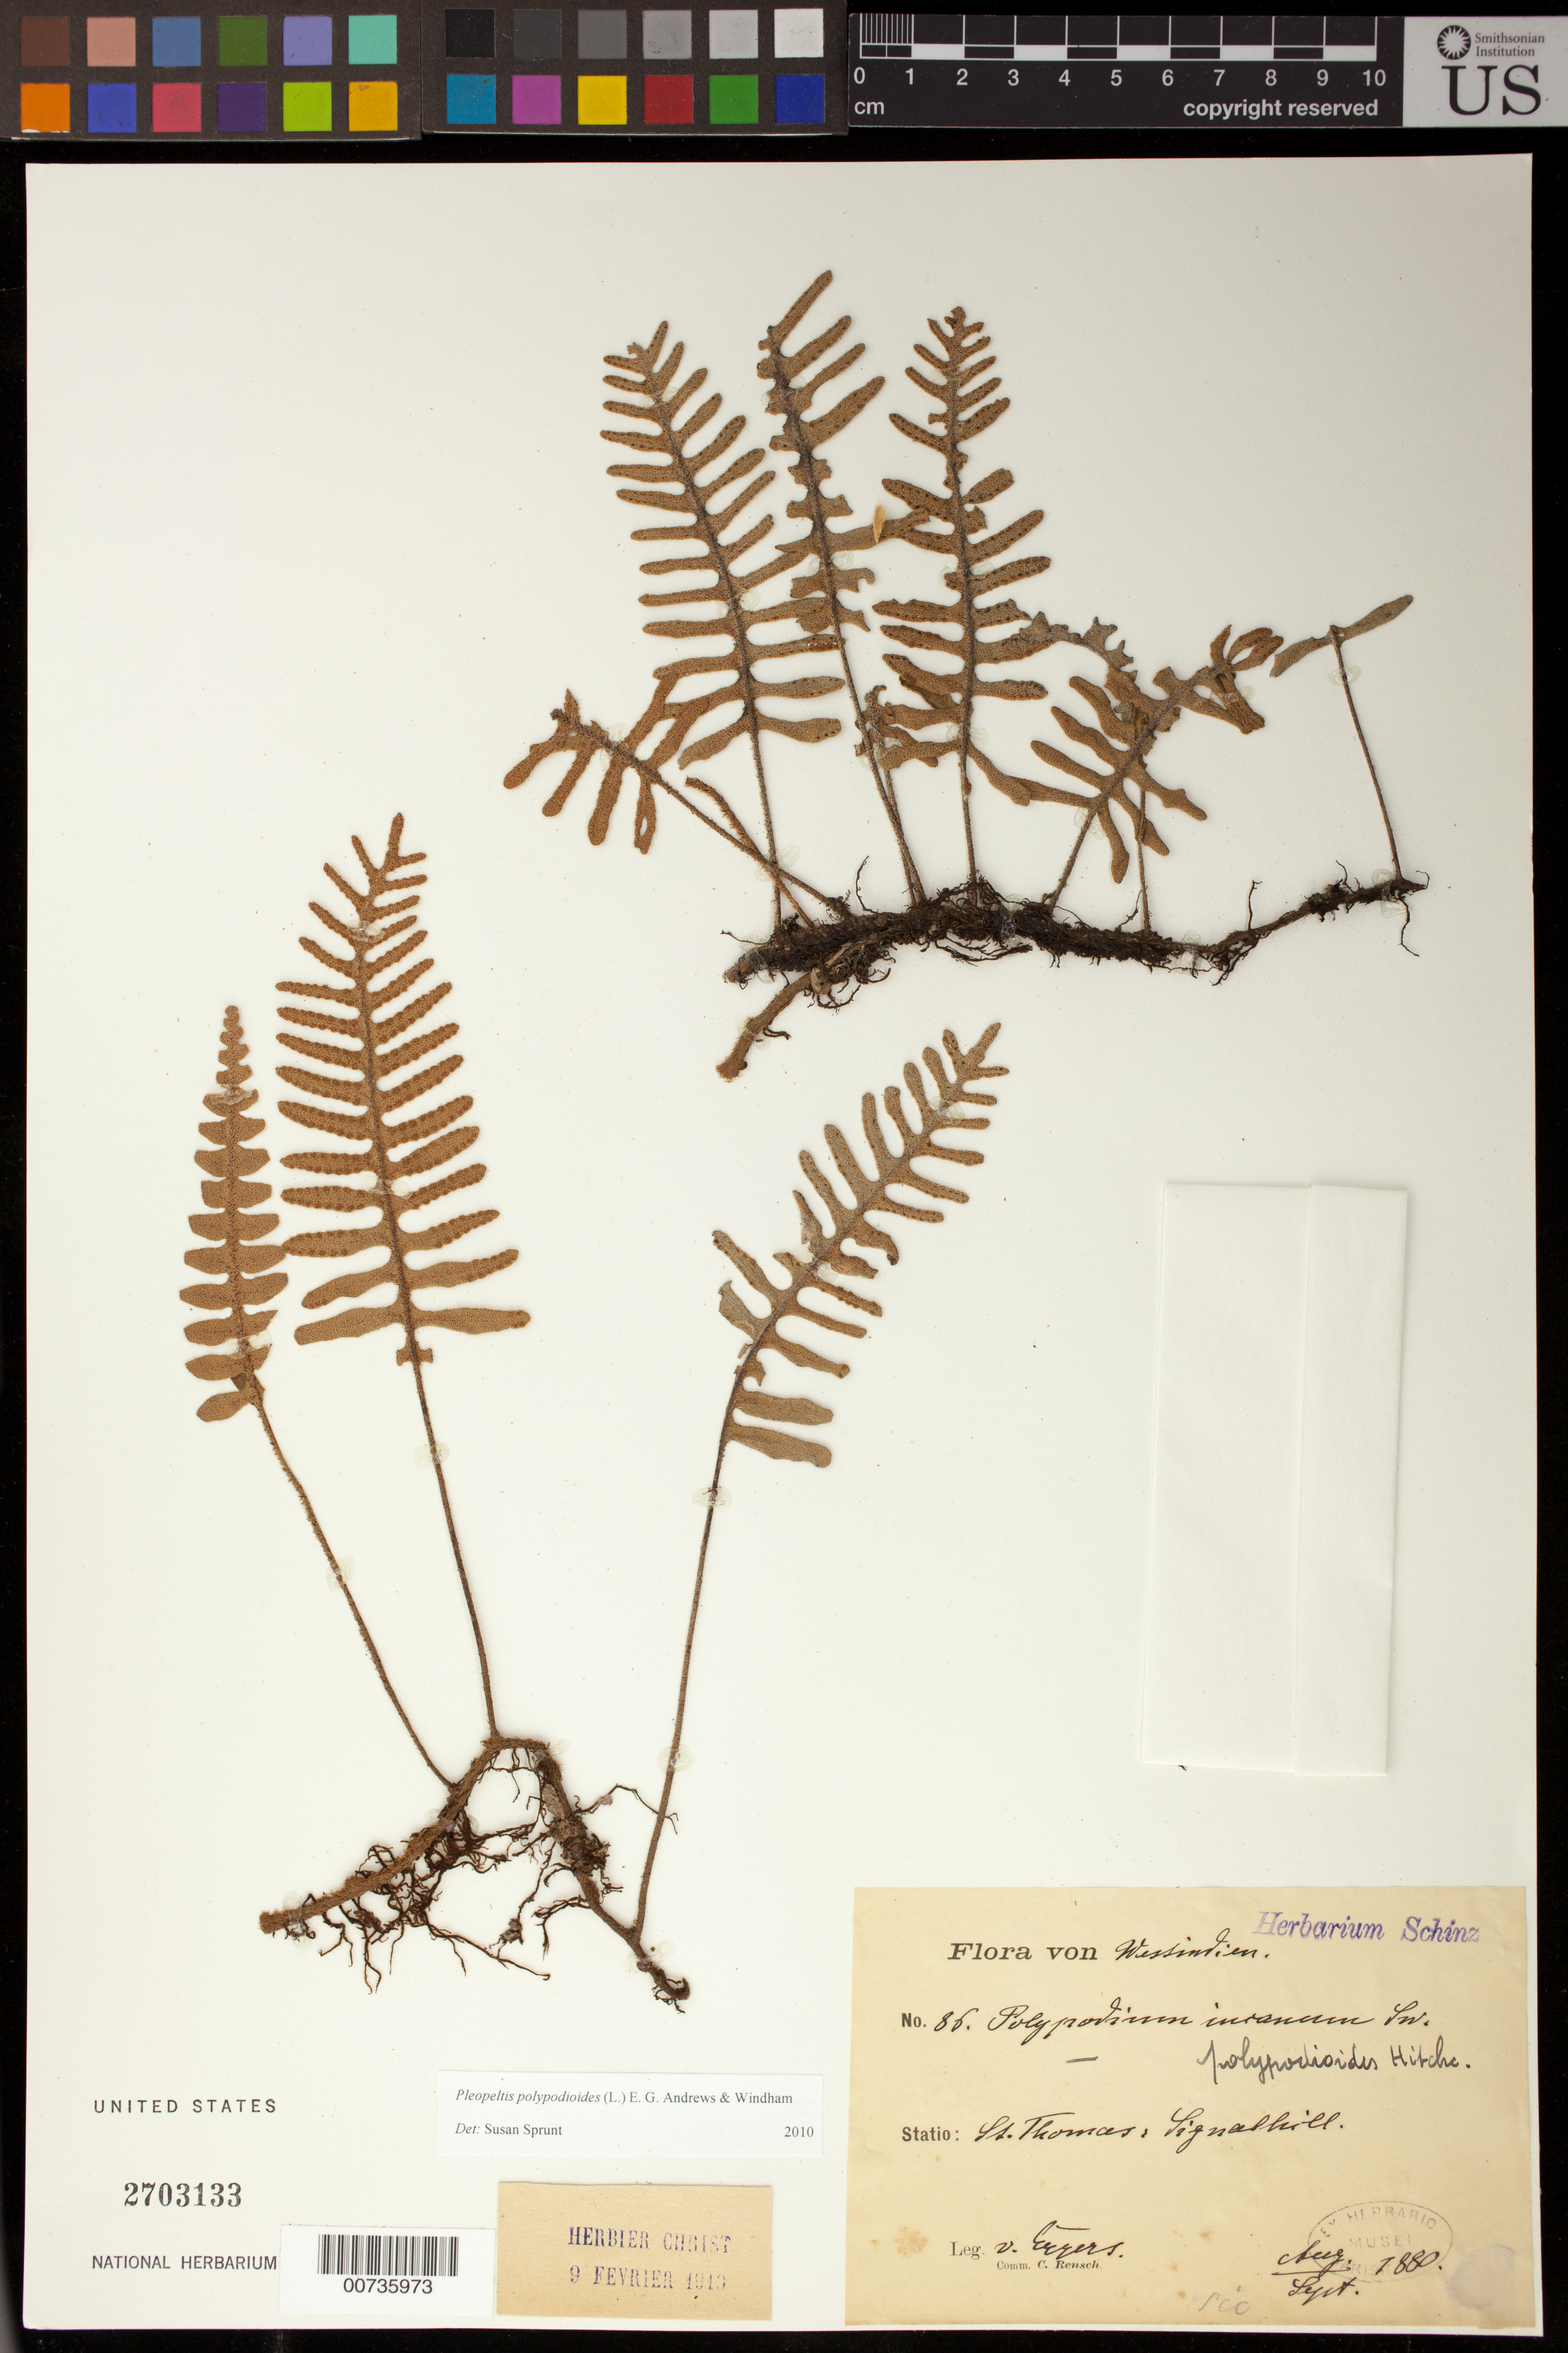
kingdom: Plantae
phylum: Tracheophyta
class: Polypodiopsida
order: Polypodiales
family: Polypodiaceae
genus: Pleopeltis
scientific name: Pleopeltis polypodioides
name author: (L.) E.G. Andrews & Windham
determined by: Sprunt, S. V.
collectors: H. F. A. von Eggers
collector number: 86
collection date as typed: Aug 1880 to -- Sep 1880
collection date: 1880-08/1880-09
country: U.S. Virgin Islands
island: St. Thomas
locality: Signal Hill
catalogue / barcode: US 2703133